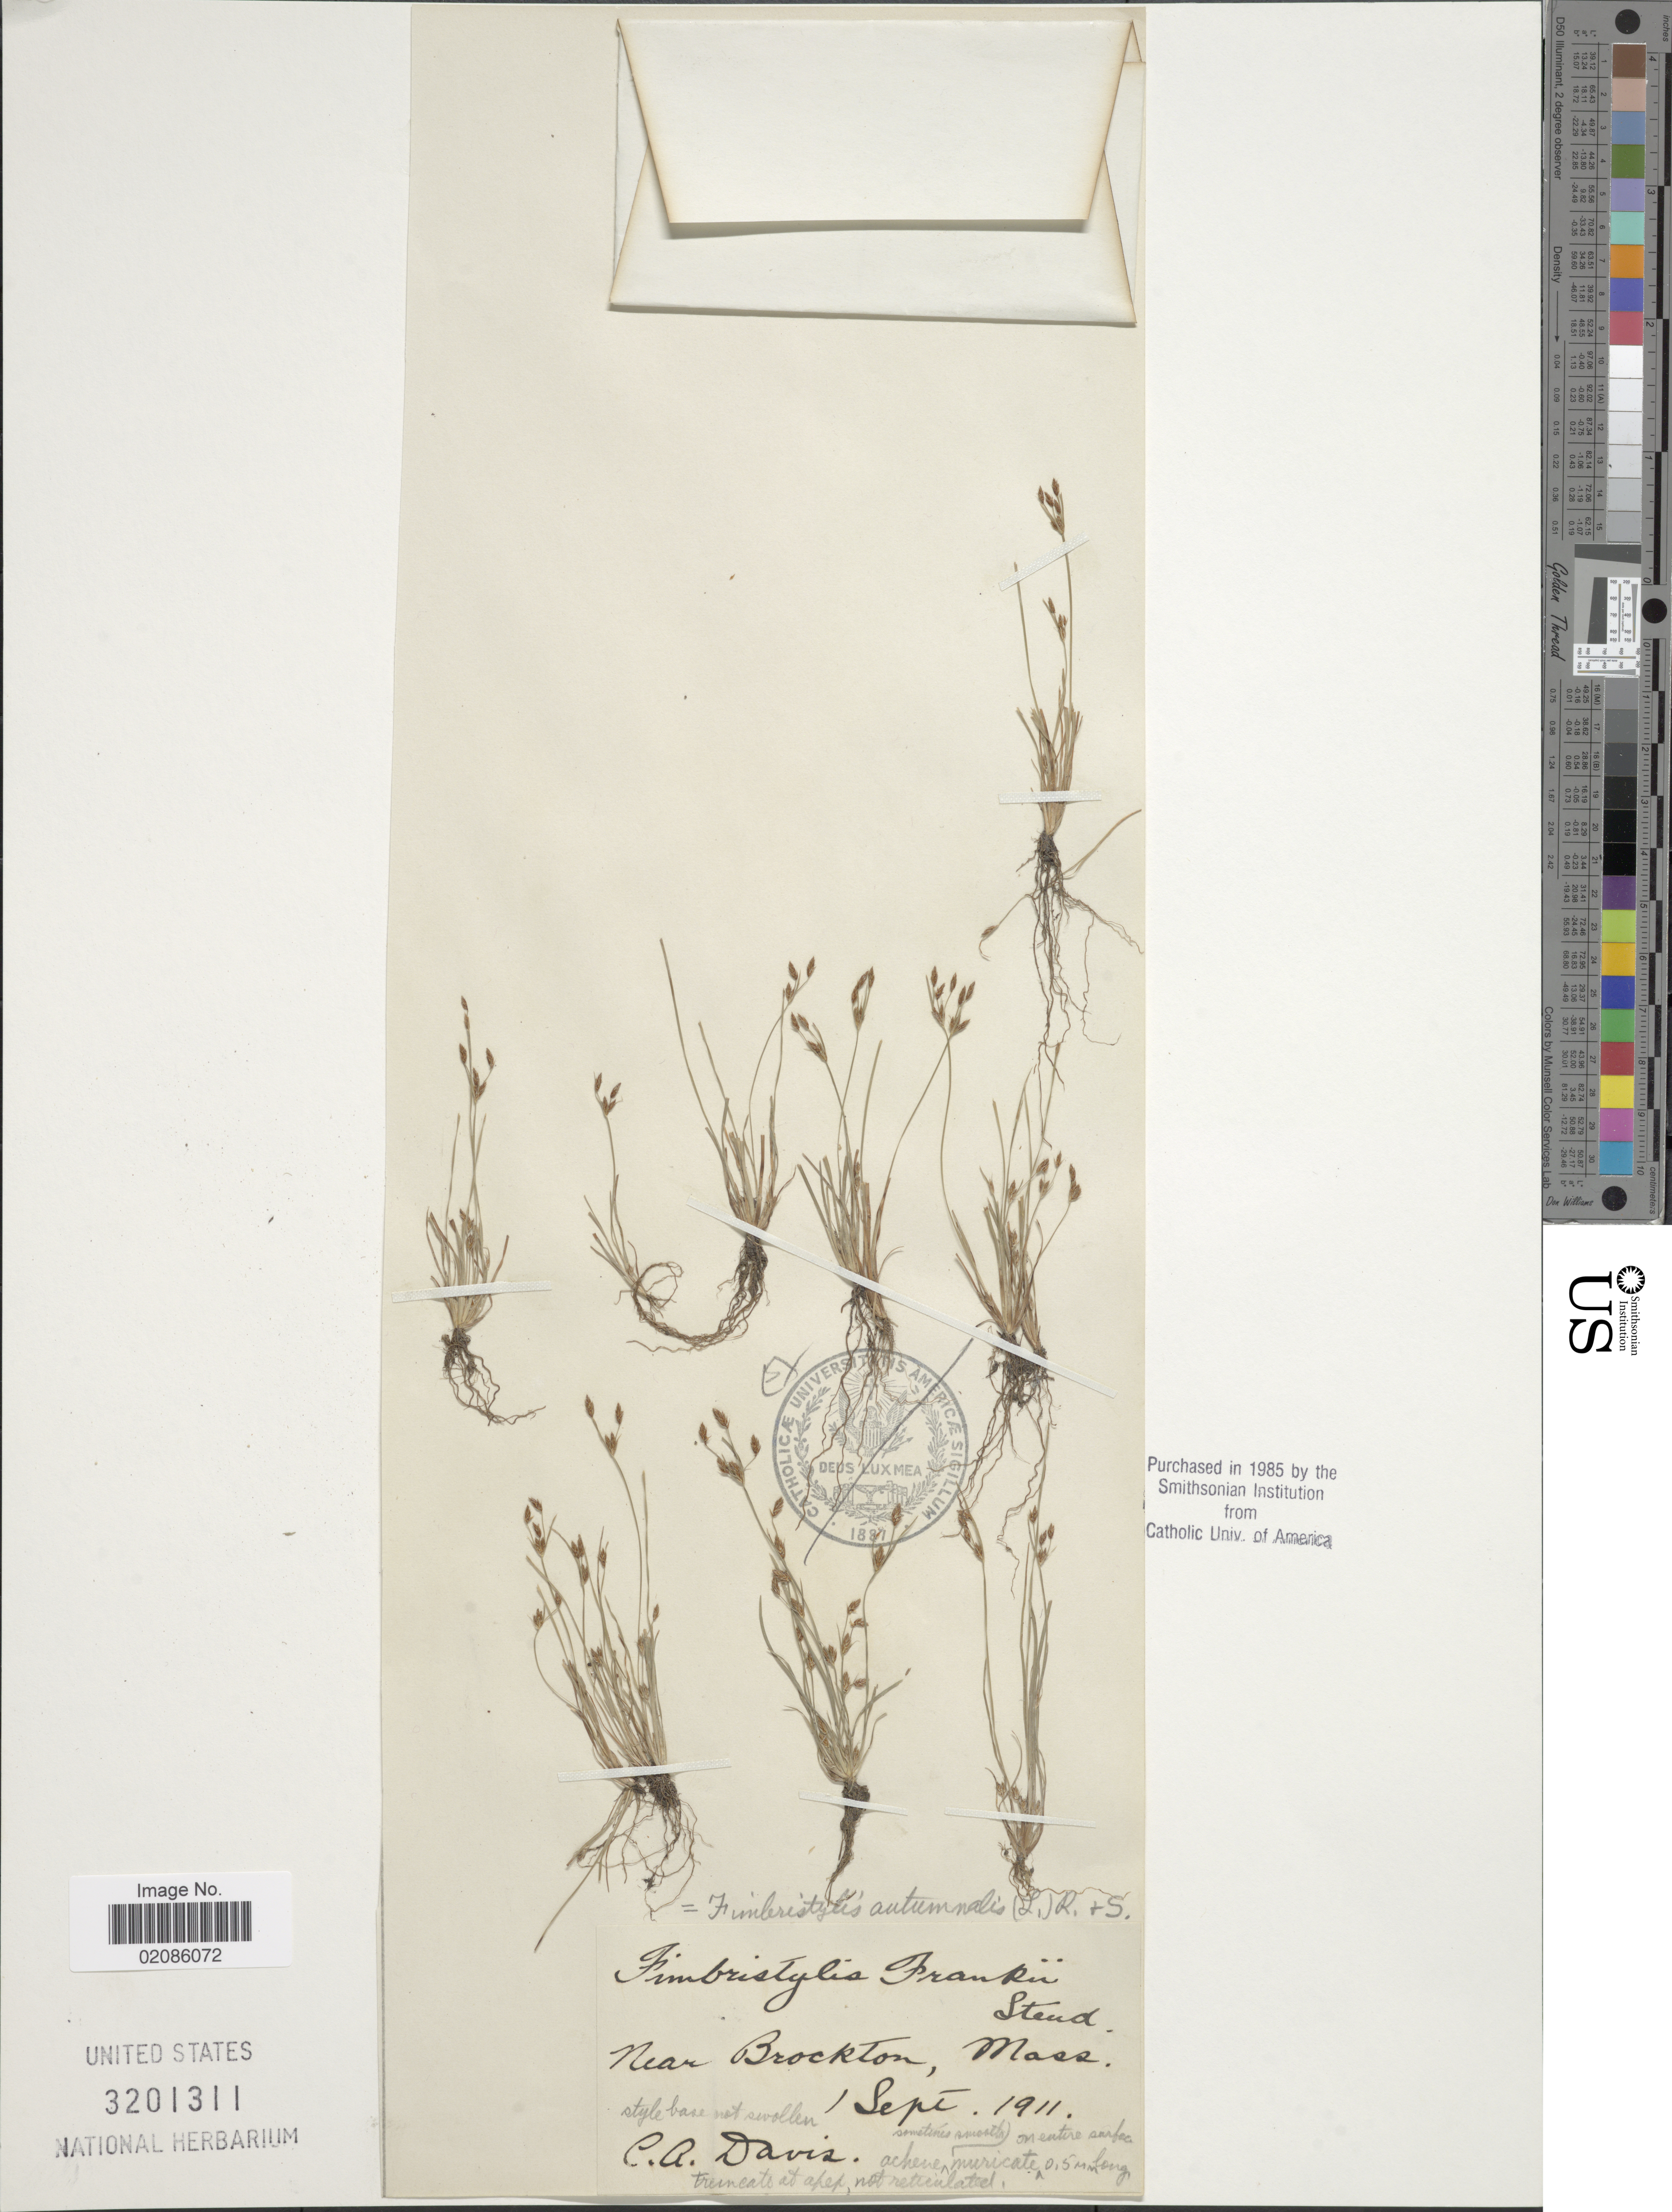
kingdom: Plantae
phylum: Tracheophyta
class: Liliopsida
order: Poales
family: Cyperaceae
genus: Fimbristylis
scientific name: Fimbristylis autumnalis (L.) Roem. & Schult.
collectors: C. Davis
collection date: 1911-09-01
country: United States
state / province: Massachusetts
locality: Near Brockton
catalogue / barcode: US 3201311